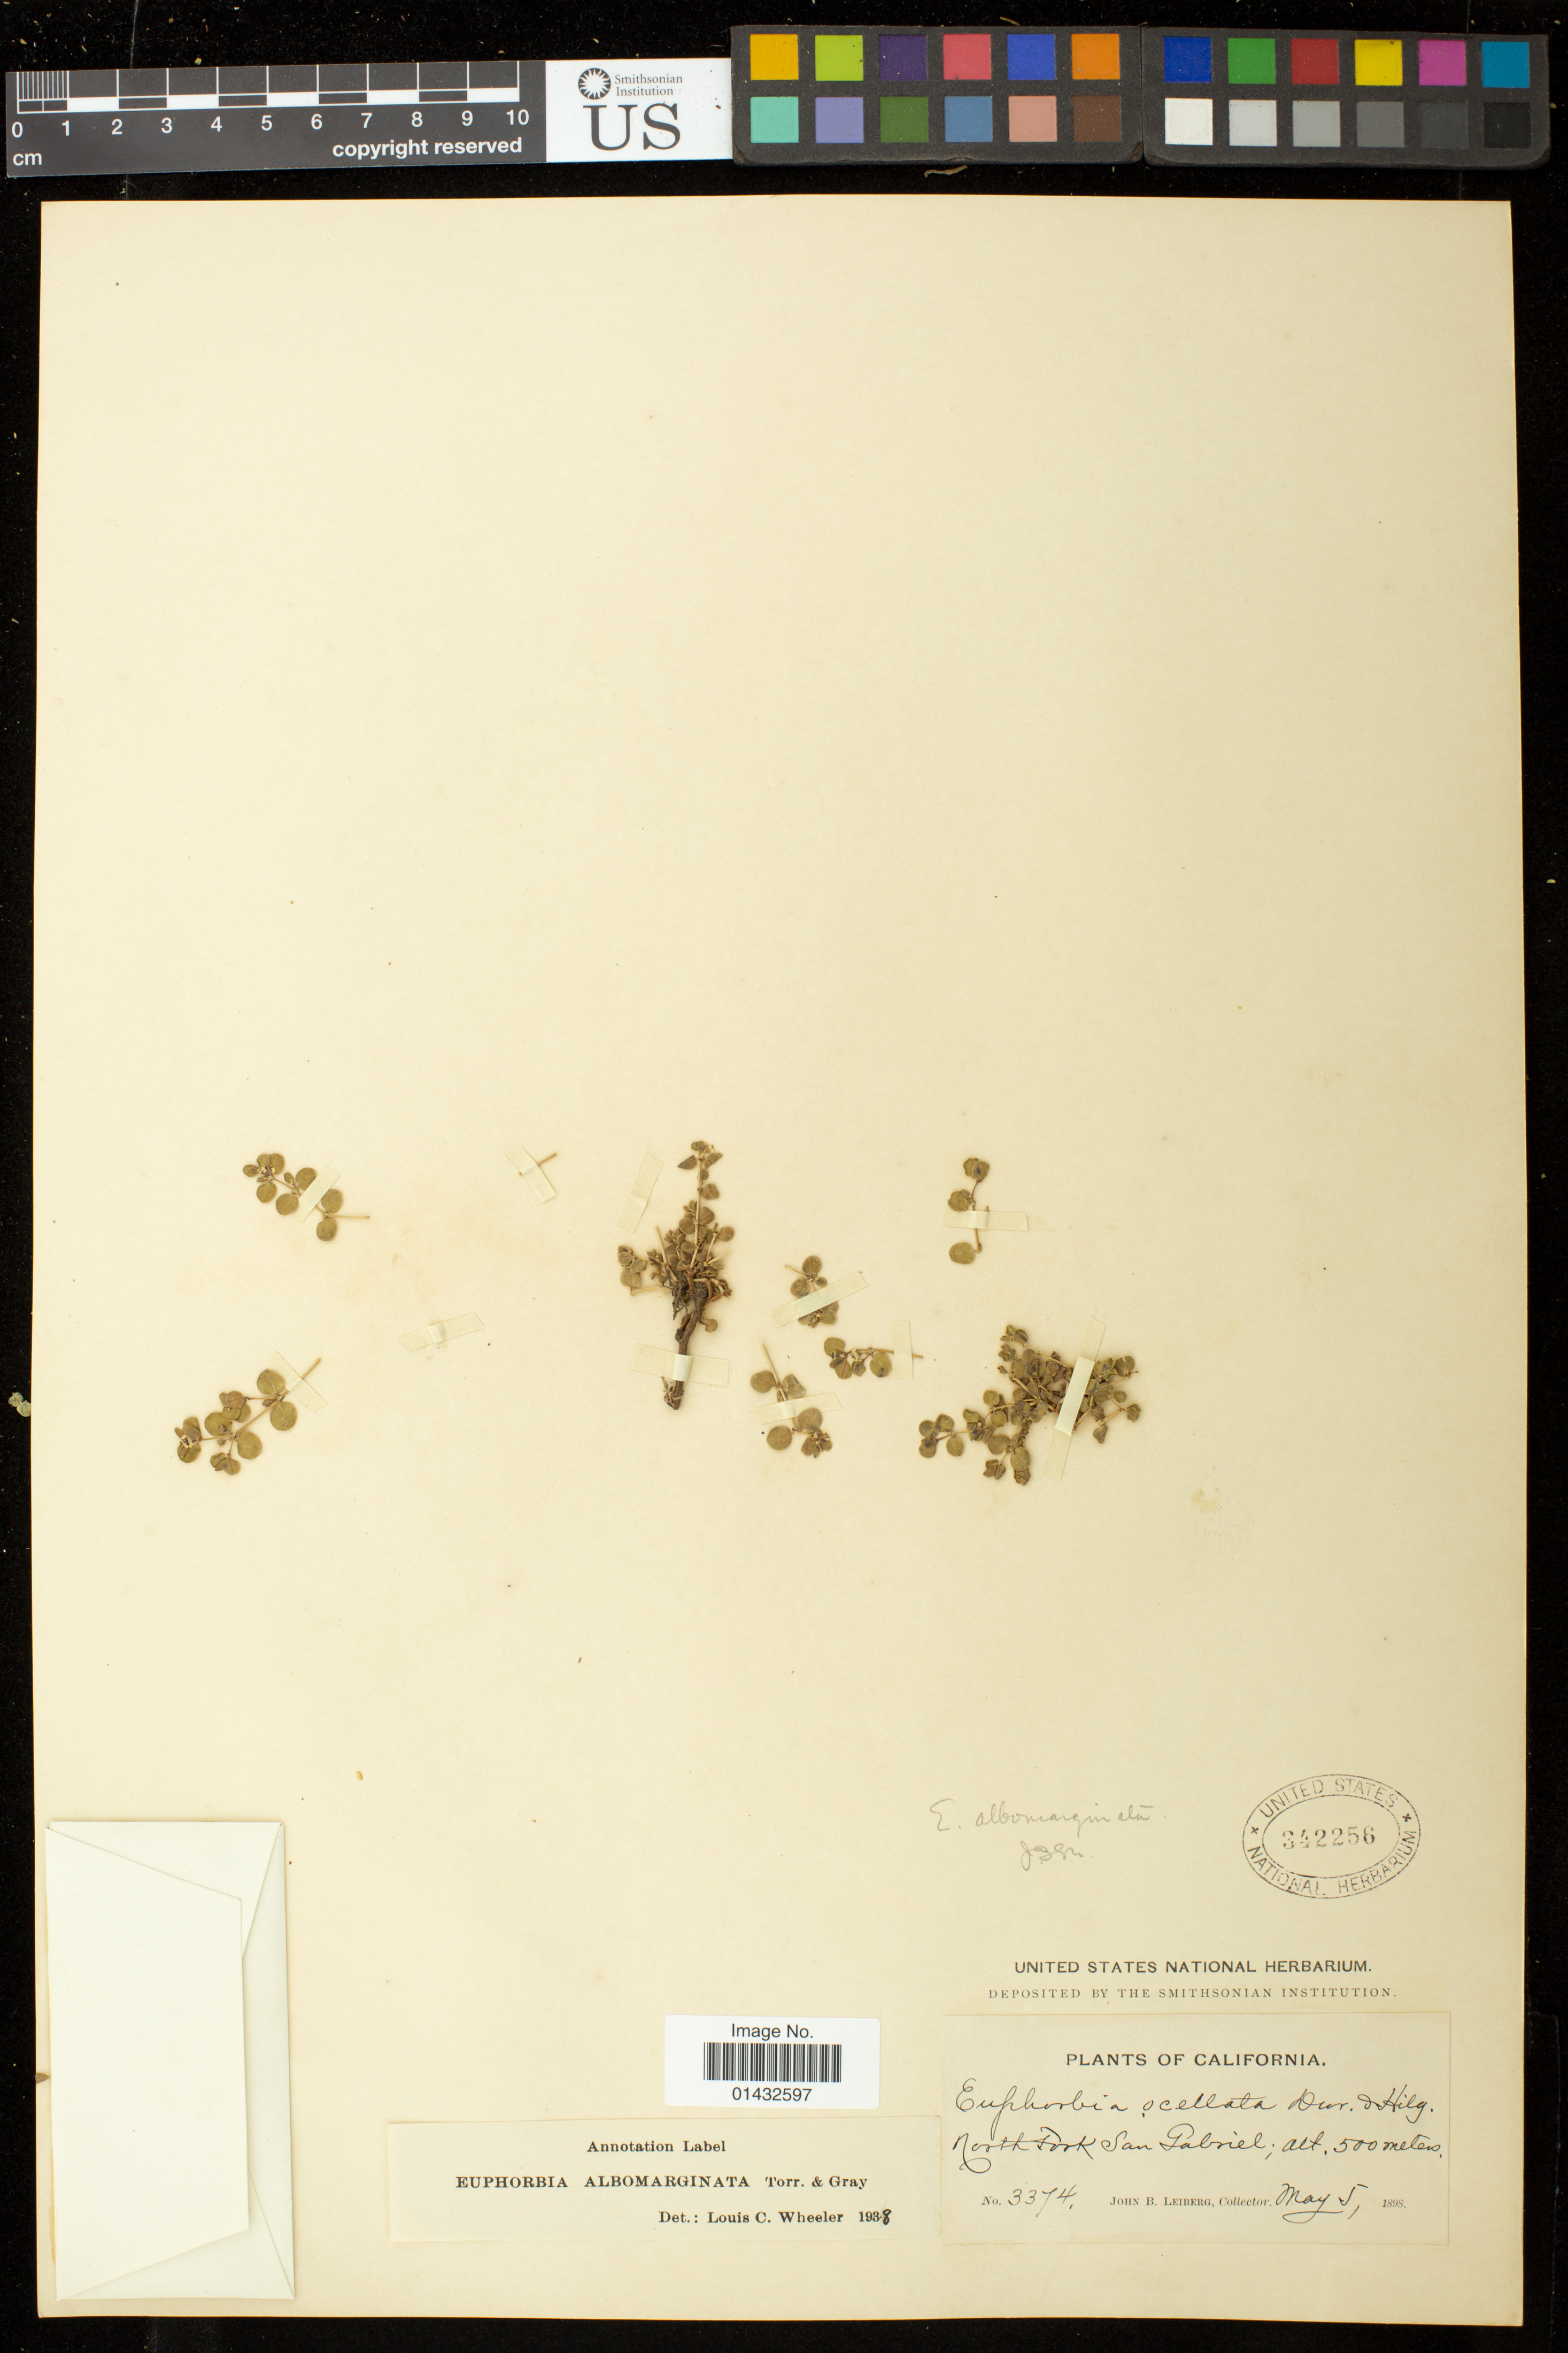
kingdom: Plantae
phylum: Tracheophyta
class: Magnoliopsida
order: Malpighiales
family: Euphorbiaceae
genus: Euphorbia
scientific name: Euphorbia albomarginata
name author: Torr. & A. Gray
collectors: J. B. Leiberg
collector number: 3374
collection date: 1898-05-05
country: United States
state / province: California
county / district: Los Angeles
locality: North Fork San Gabriel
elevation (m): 500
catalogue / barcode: US 342256